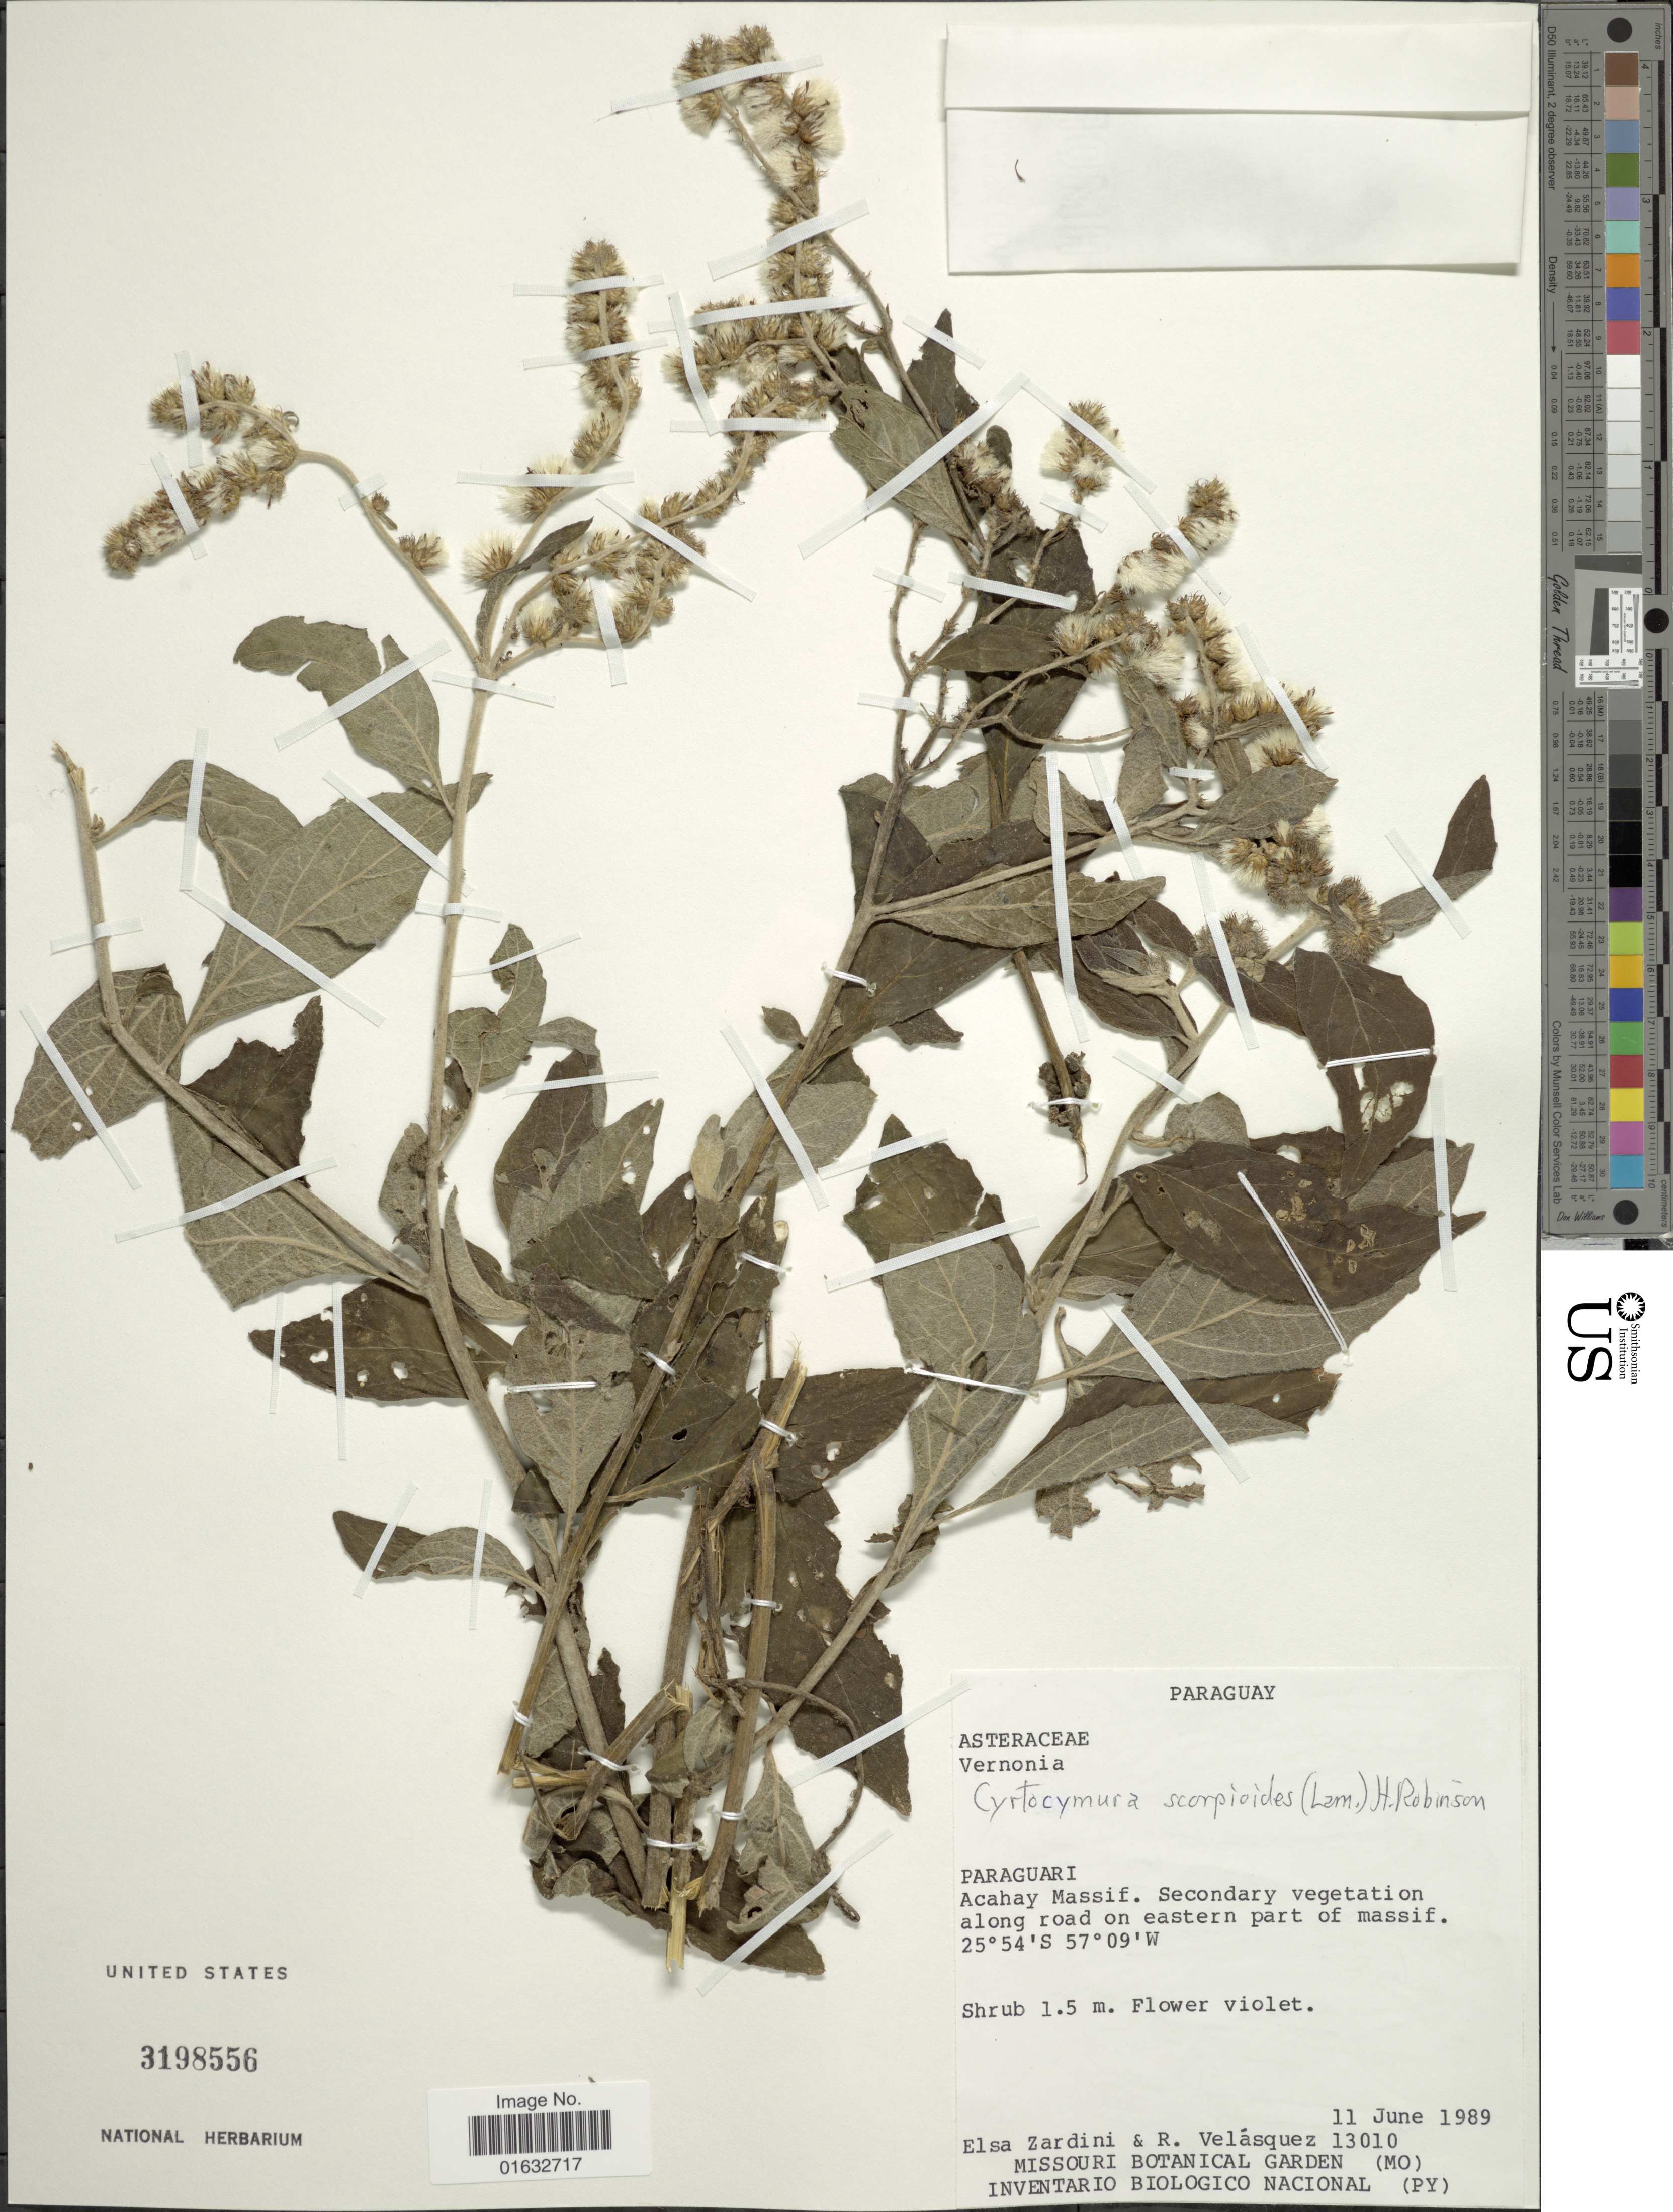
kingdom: Plantae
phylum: Tracheophyta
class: Magnoliopsida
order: Asterales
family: Asteraceae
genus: Cyrtocymura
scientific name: Cyrtocymura scorpioides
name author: (Lam.) H. Rob.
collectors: E. M. Zardini & R. Velázquez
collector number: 13010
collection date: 1989-06-11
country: Paraguay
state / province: Paraguari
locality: Acahay Massif. Secondary vegetation along road on eastern part of massif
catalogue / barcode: US 3198556